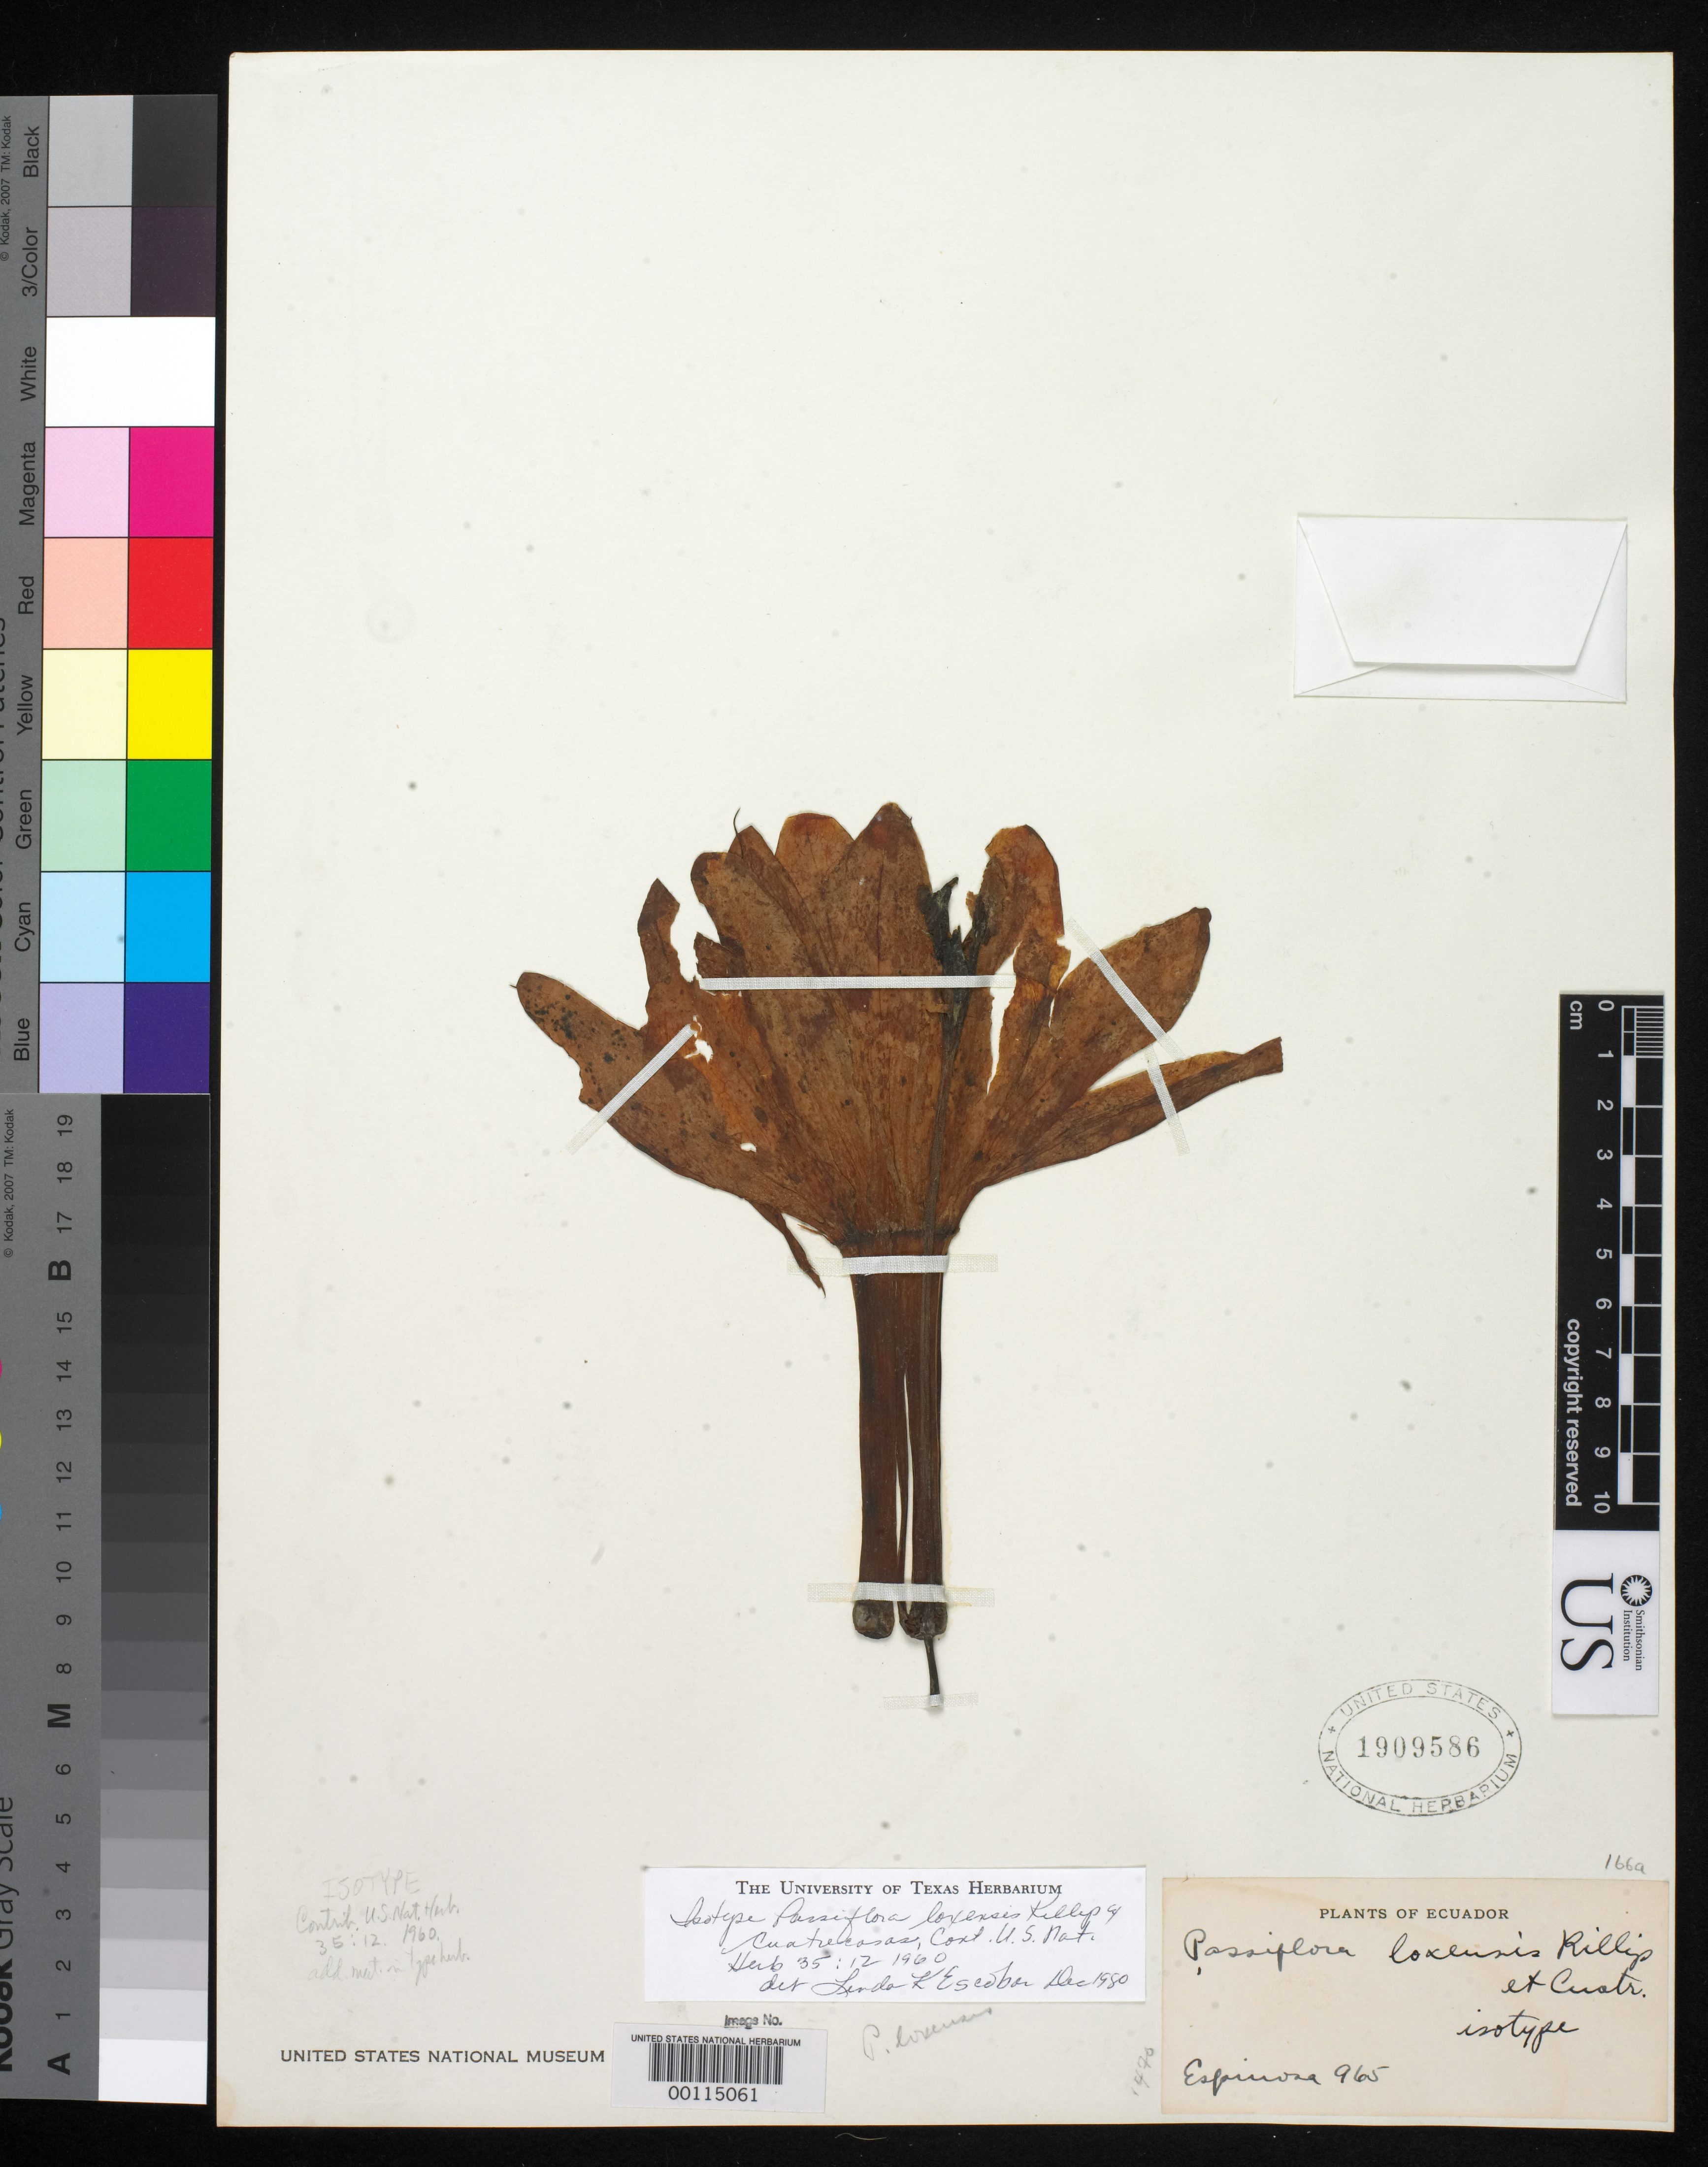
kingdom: Plantae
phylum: Tracheophyta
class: Magnoliopsida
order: Malpighiales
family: Passifloraceae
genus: Passiflora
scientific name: Passiflora loxensis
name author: Killip & Cuatrec.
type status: Isotype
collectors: E. P. Killip & J. Cuatrecasas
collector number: E 965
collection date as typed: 08 Nov 1946 or 11 Aug 1946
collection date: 1946-08-11 or 1946-11-08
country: Ecuador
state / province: Loja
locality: Horta-Naque.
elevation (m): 3900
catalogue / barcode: US 1909586